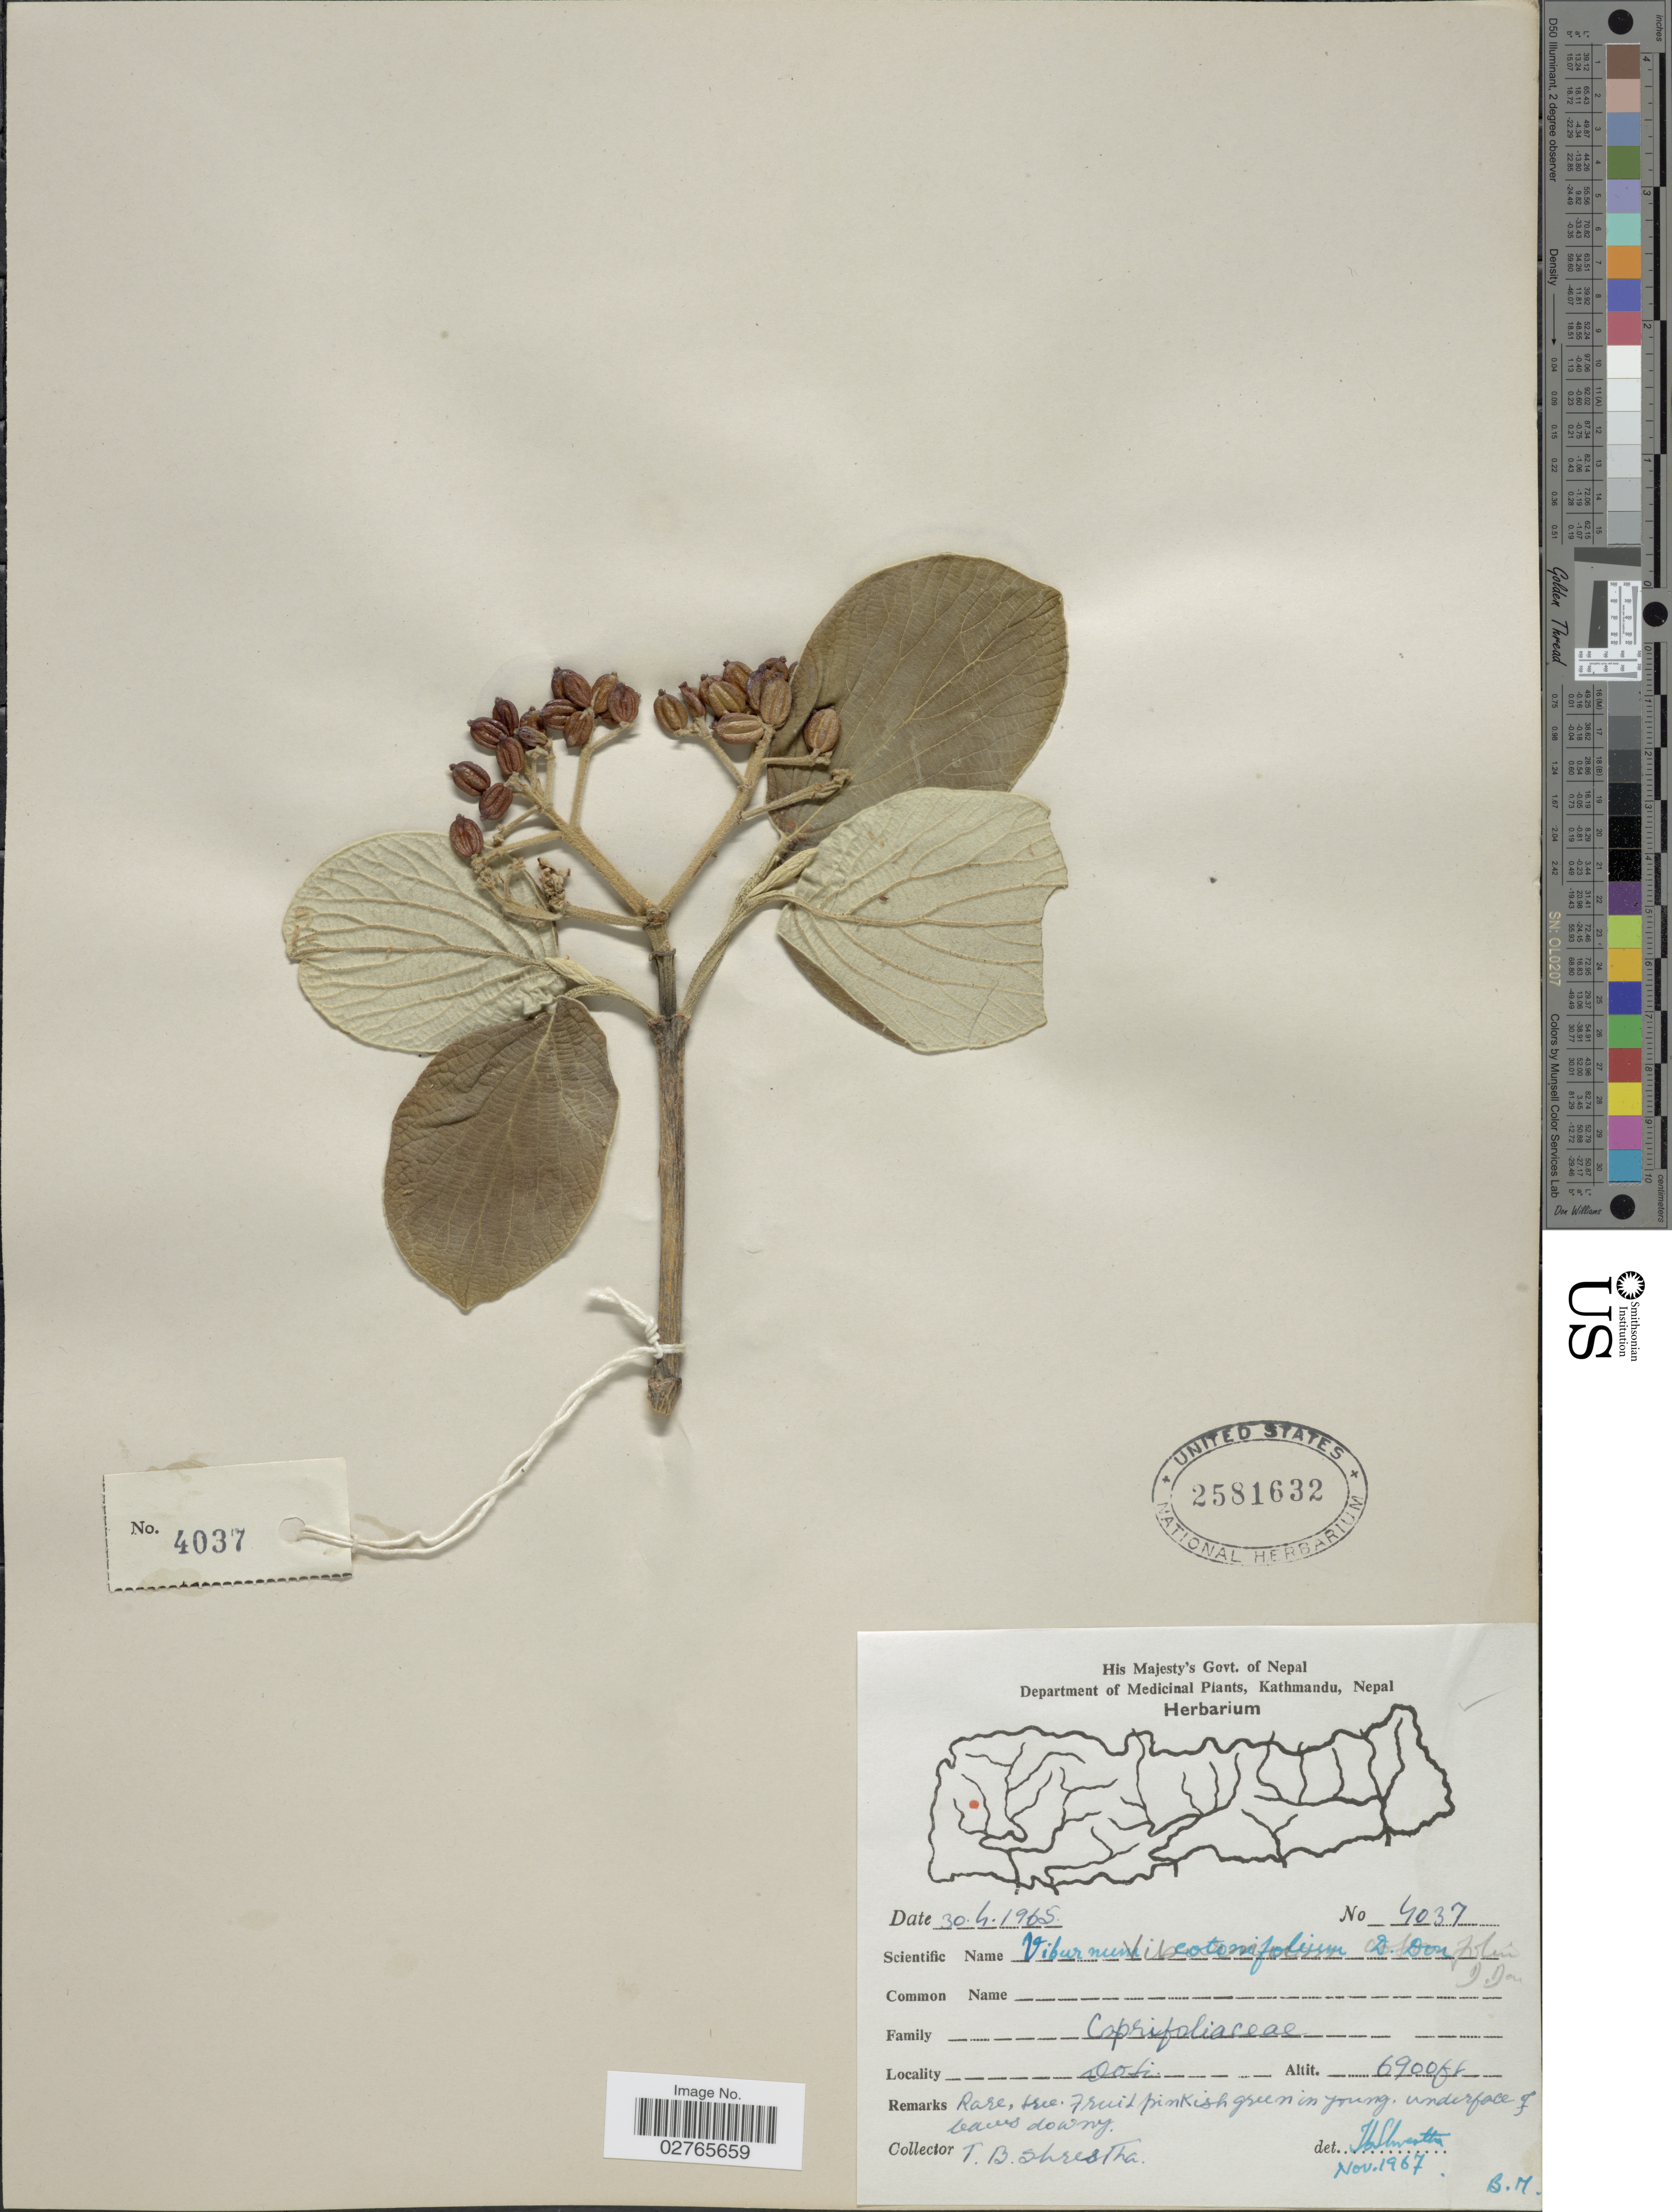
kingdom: Plantae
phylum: Tracheophyta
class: Magnoliopsida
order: Dipsacales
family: Viburnaceae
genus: Viburnum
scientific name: Viburnum cotinifolium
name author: D. Don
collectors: T. B. Shrestha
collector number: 4037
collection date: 1965-04-30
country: Nepal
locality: Doti [interpreted]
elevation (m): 2103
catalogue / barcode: US 2581632